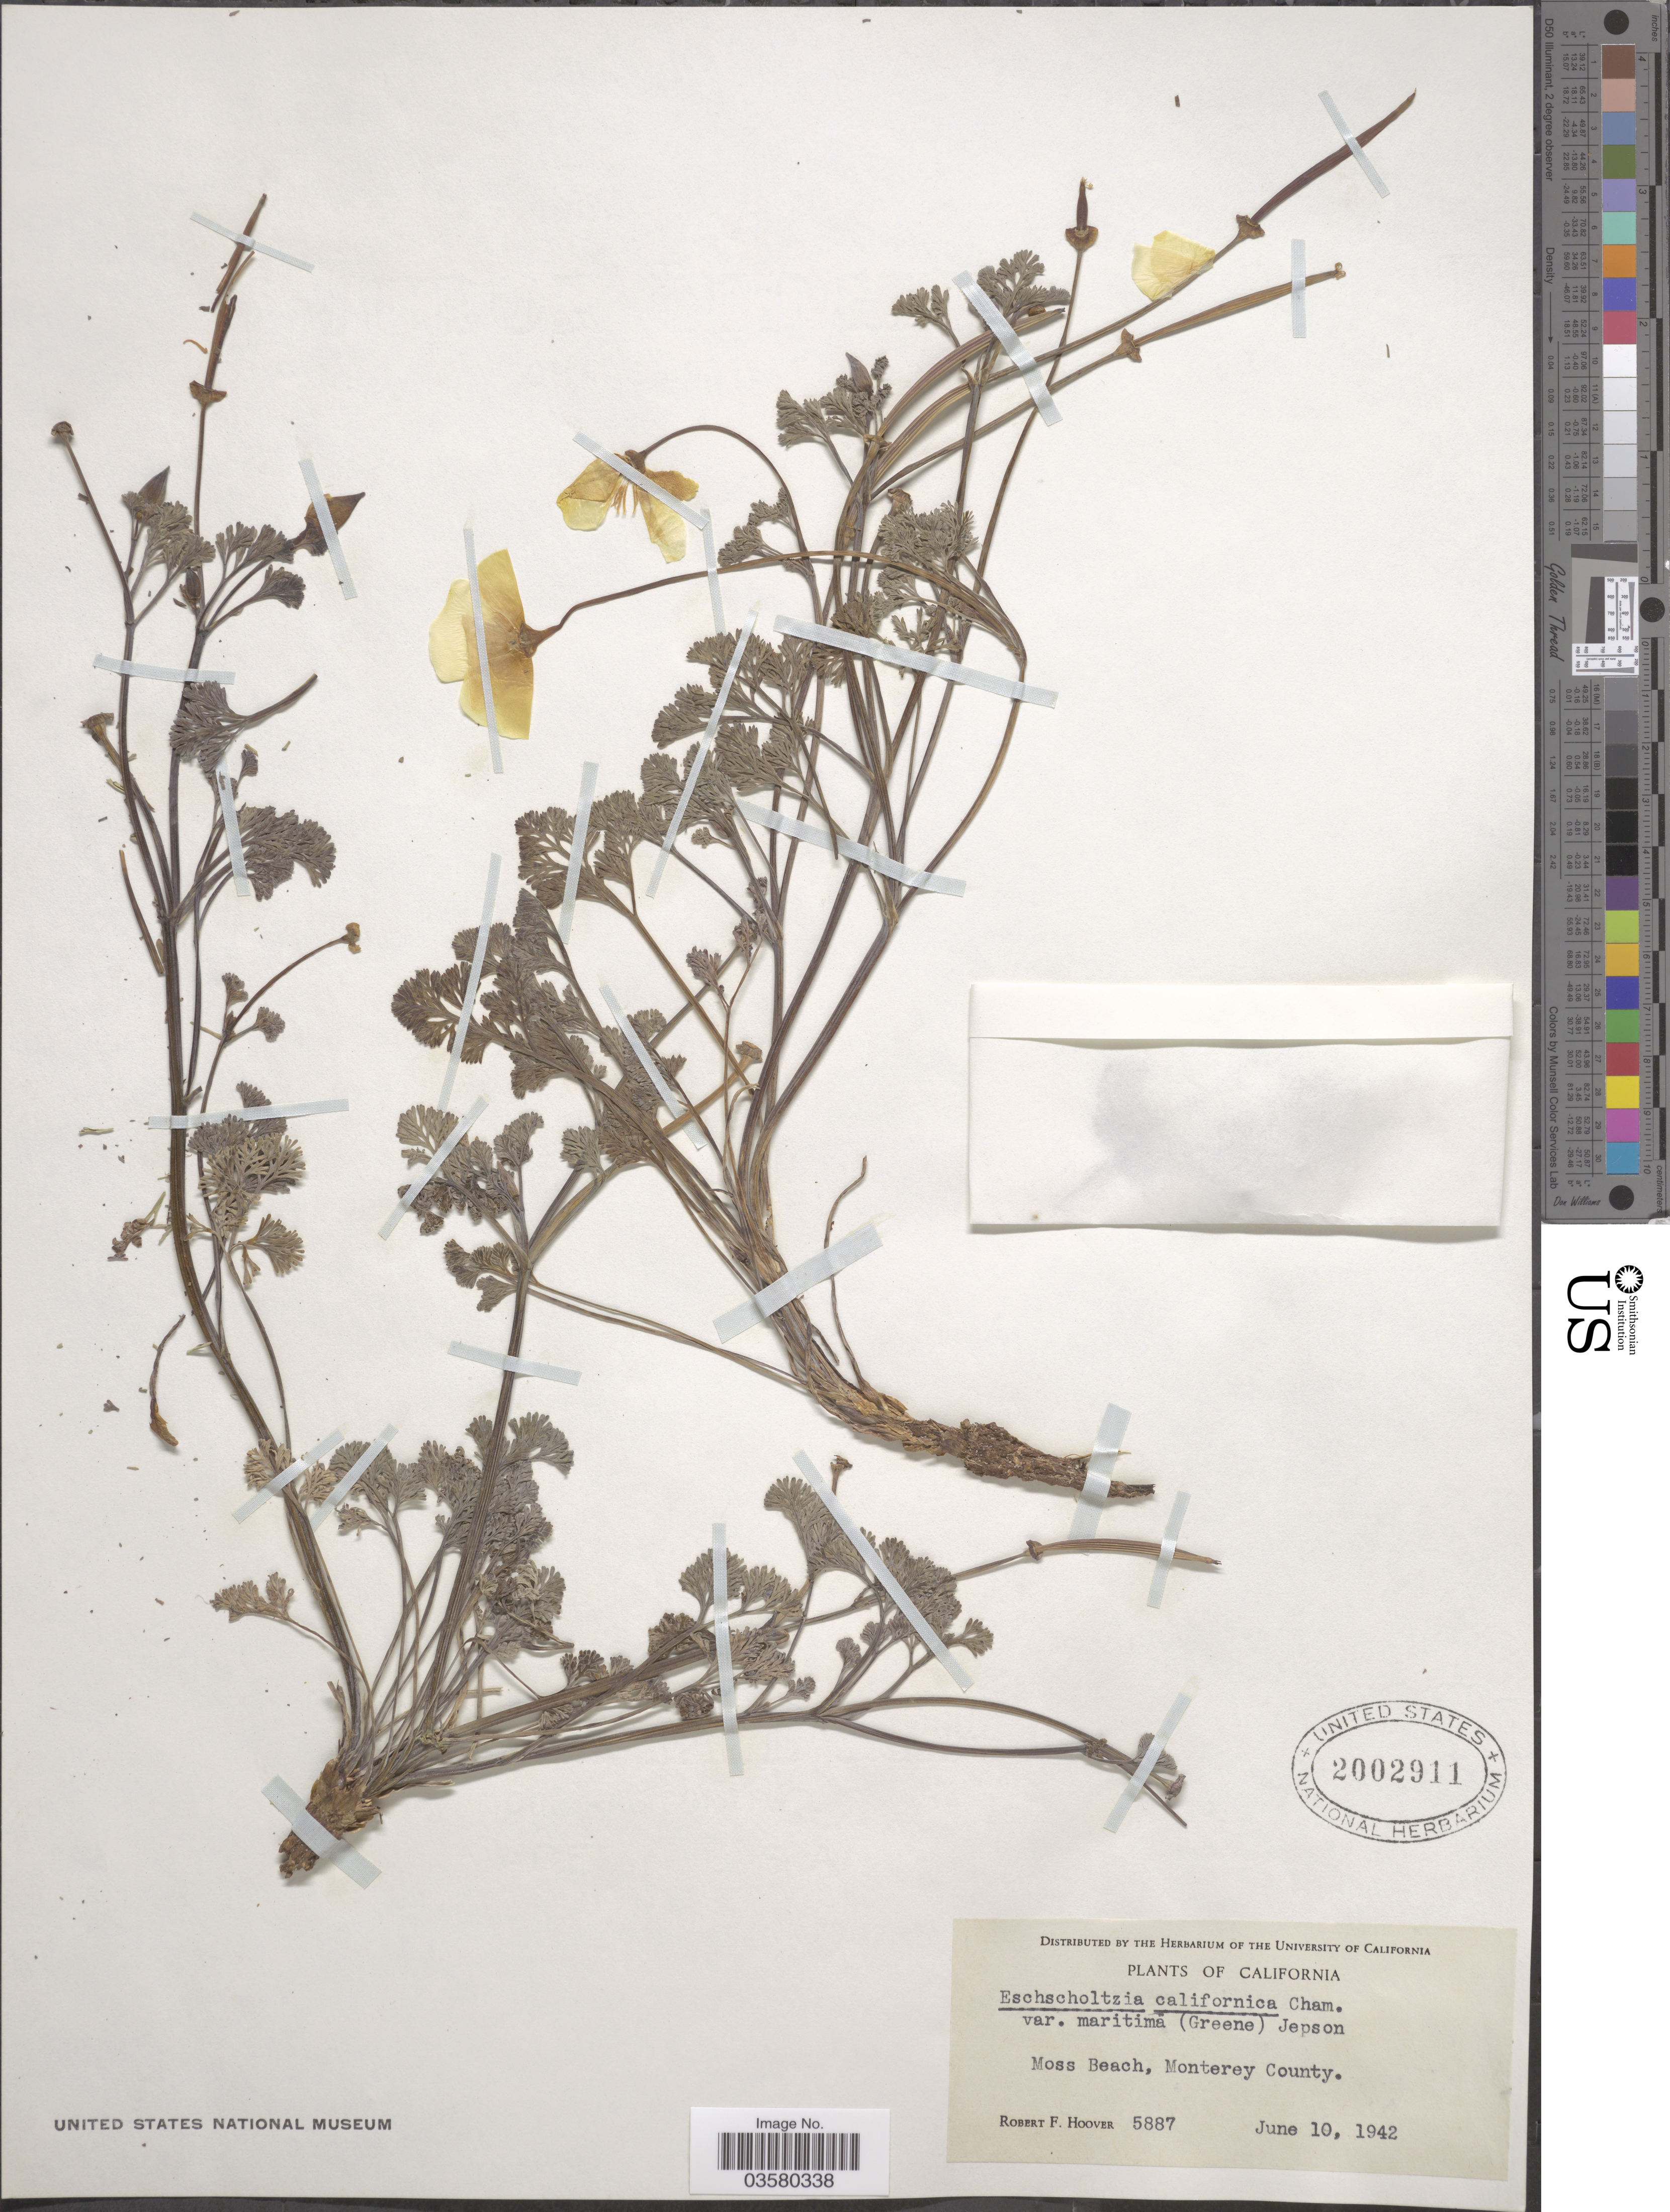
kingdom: Plantae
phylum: Tracheophyta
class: Magnoliopsida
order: Ranunculales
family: Papaveraceae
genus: Eschscholzia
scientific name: Eschscholzia californica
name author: Cham.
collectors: R. F. Hoover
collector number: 5887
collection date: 1942-06-10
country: United States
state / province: California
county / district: Monterey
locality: Moss Beach, Monterey County.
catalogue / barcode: US 2002911